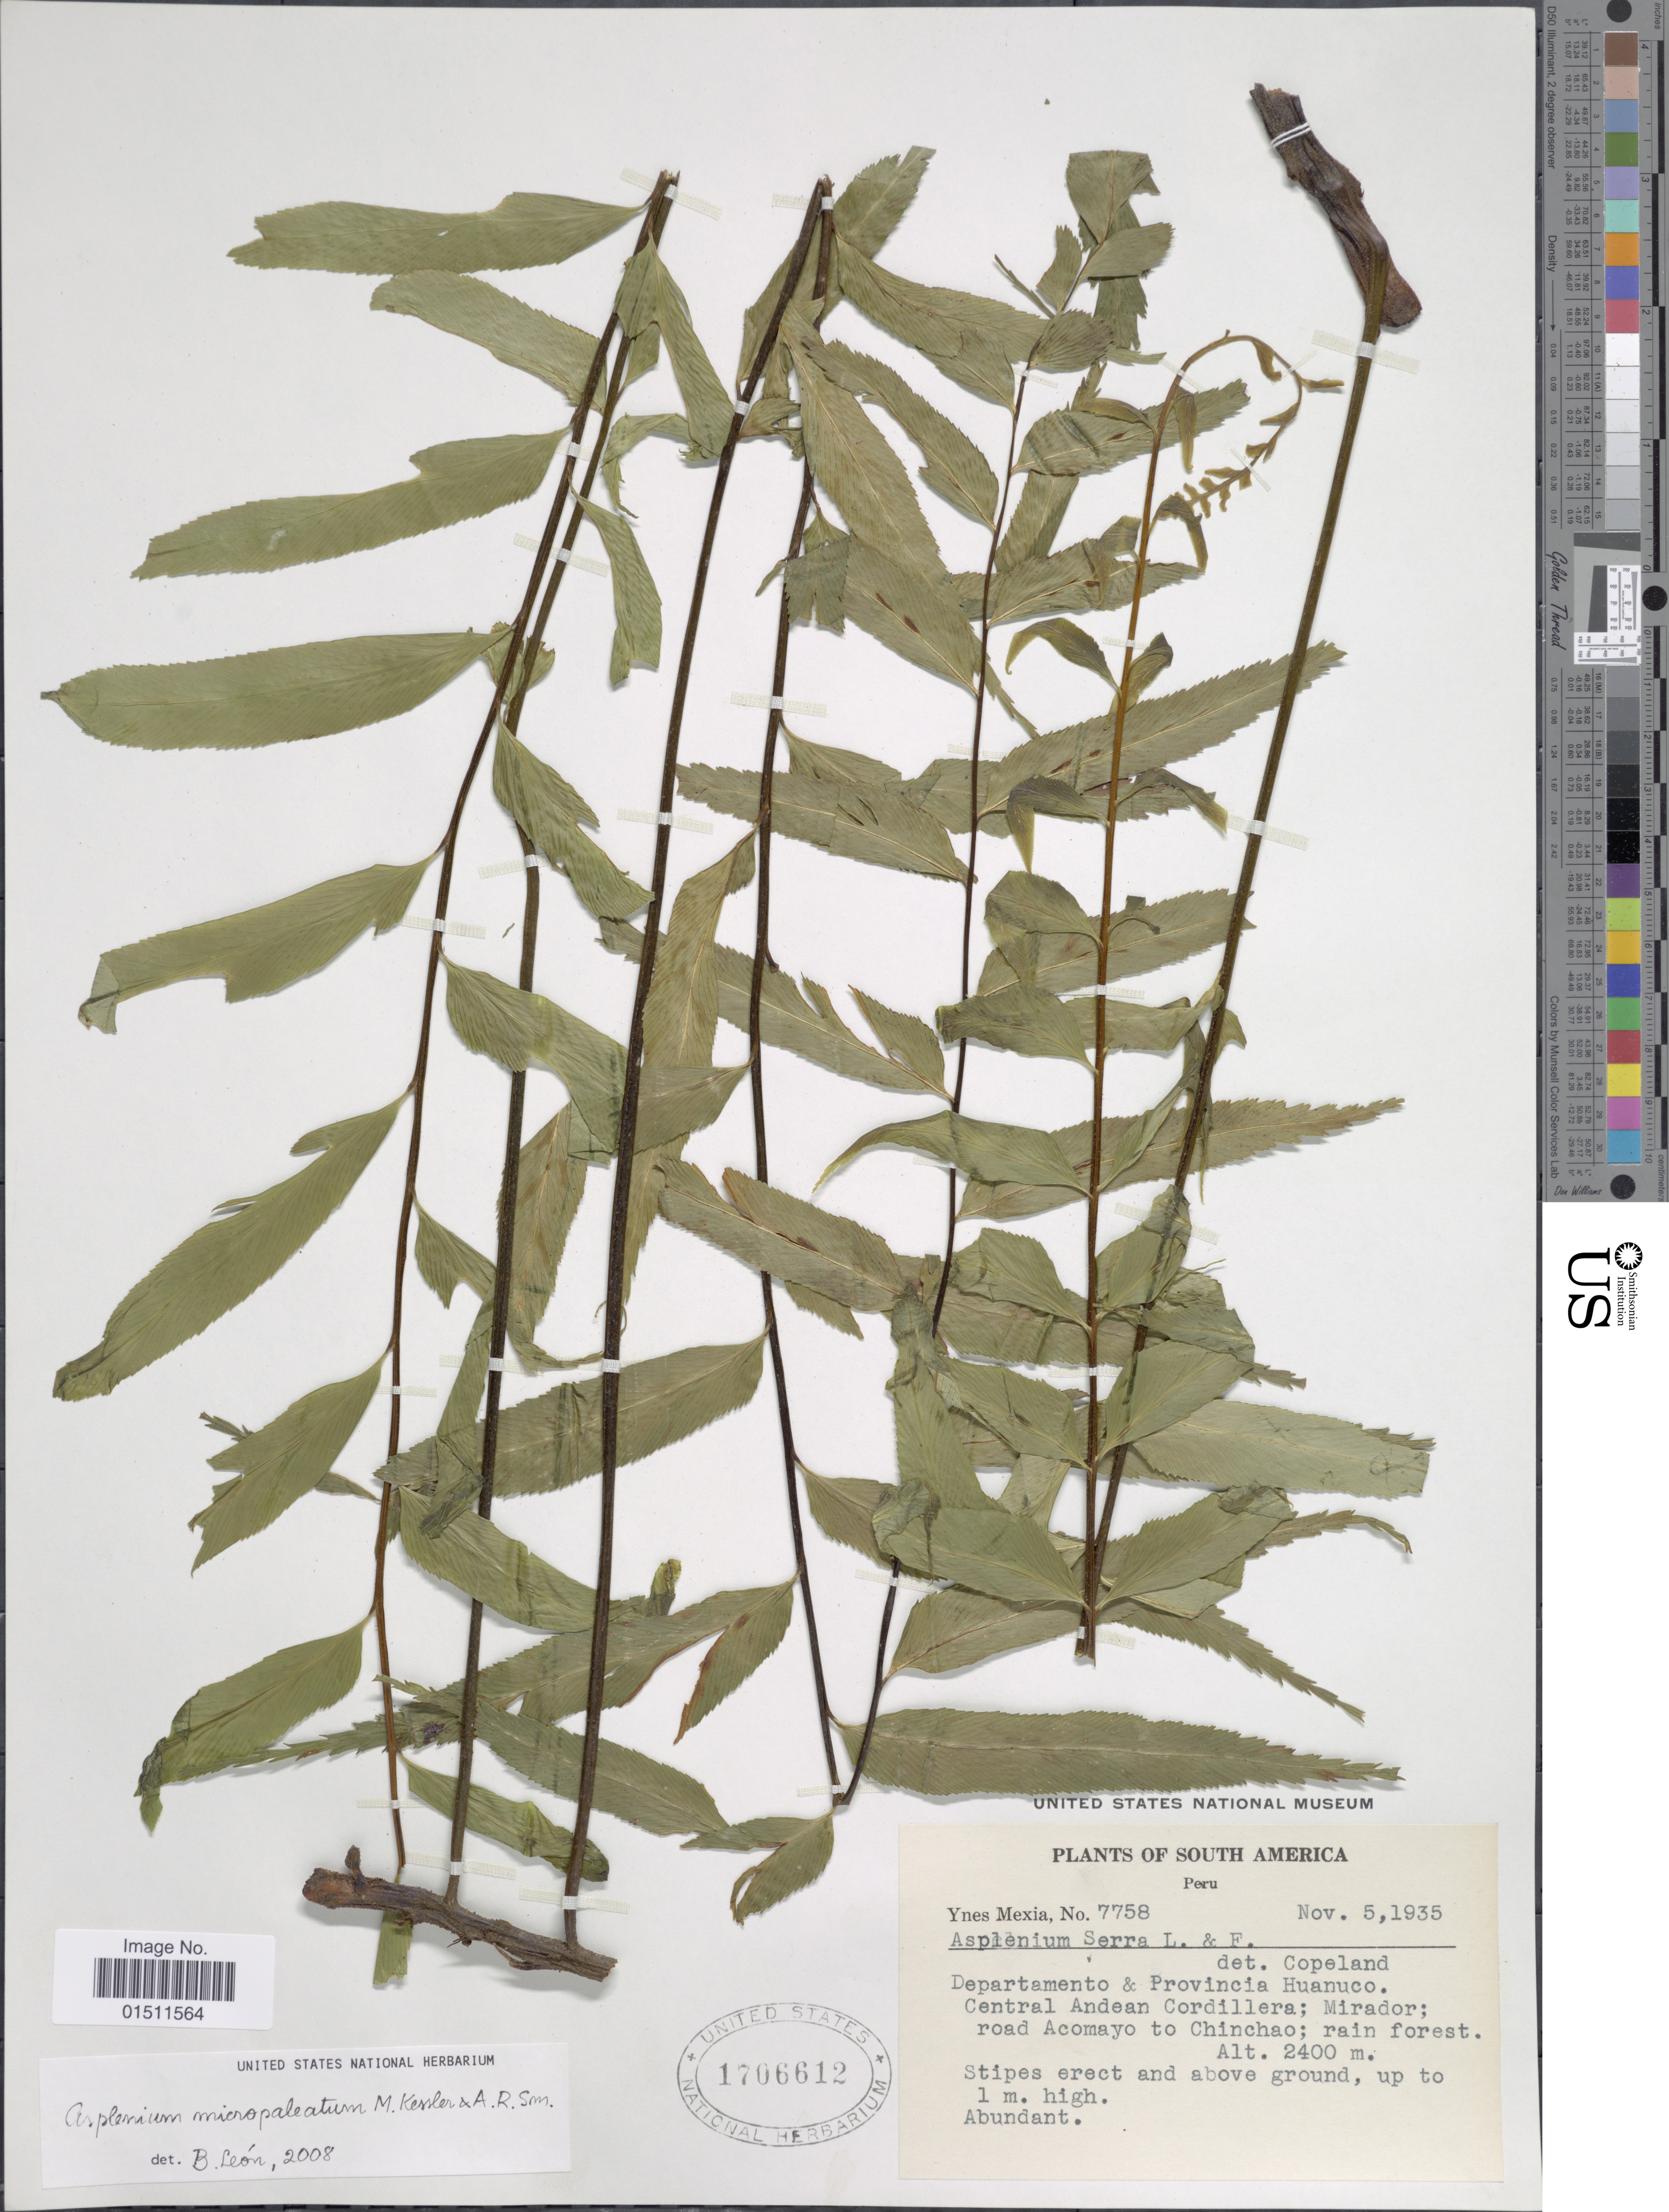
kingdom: Plantae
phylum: Tracheophyta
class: Polypodiopsida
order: Polypodiales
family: Aspleniaceae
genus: Asplenium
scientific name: Asplenium micropaleatum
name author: M. Kessler & A.R. Sm.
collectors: Y. Mexia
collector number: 7758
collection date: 1935-11-05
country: Peru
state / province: Huánuco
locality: South America, departamento and provincia Huanuco, Central Andean Cordillera; Mirador; road Acomayo to Chinchao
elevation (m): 2400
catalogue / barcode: US 1706612